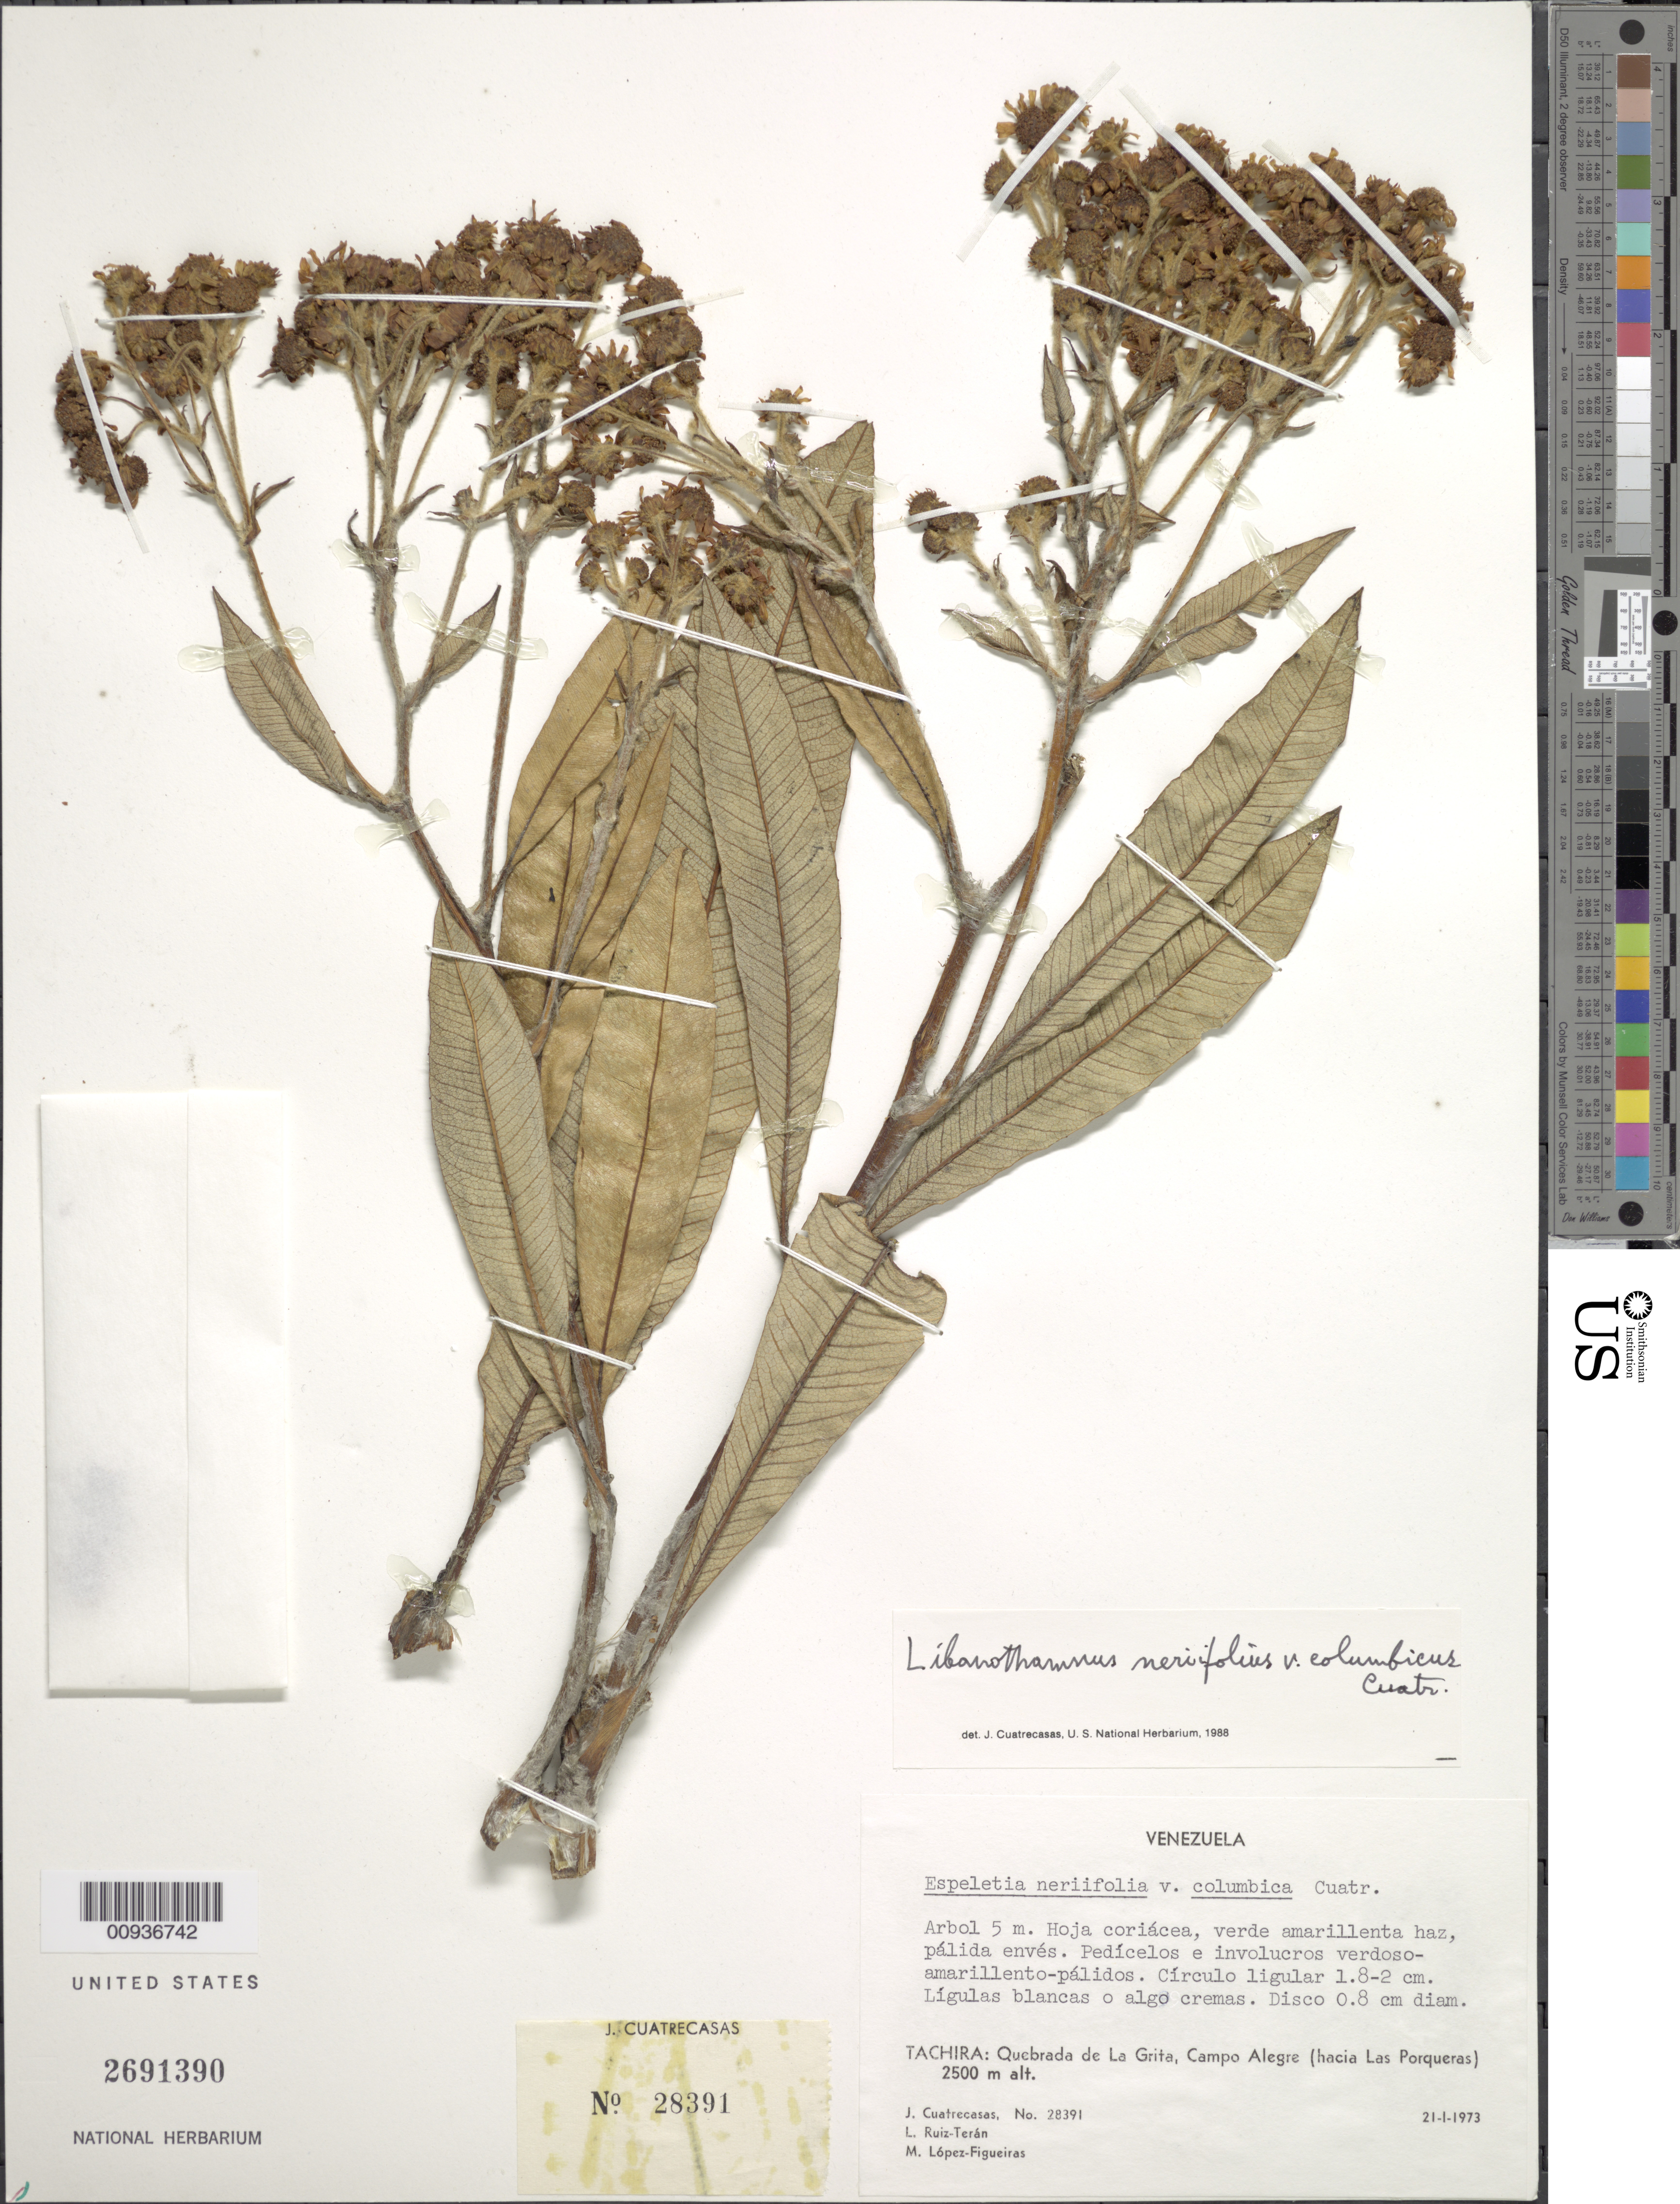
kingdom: Plantae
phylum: Tracheophyta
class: Magnoliopsida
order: Asterales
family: Asteraceae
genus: Libanothamnus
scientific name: Libanothamnus neriifolius var. columbicus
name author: (Cuatrec.) Cuatrec.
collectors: J. Cuatrecasas, L. E. Ruíz-Terán & M. López Figueiras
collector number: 28391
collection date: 1973-01-21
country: Venezuela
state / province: Táchira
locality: Quebrada de La Grita, Campo Alegre (hacia Las Porqueras).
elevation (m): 2500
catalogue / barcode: US 2691390